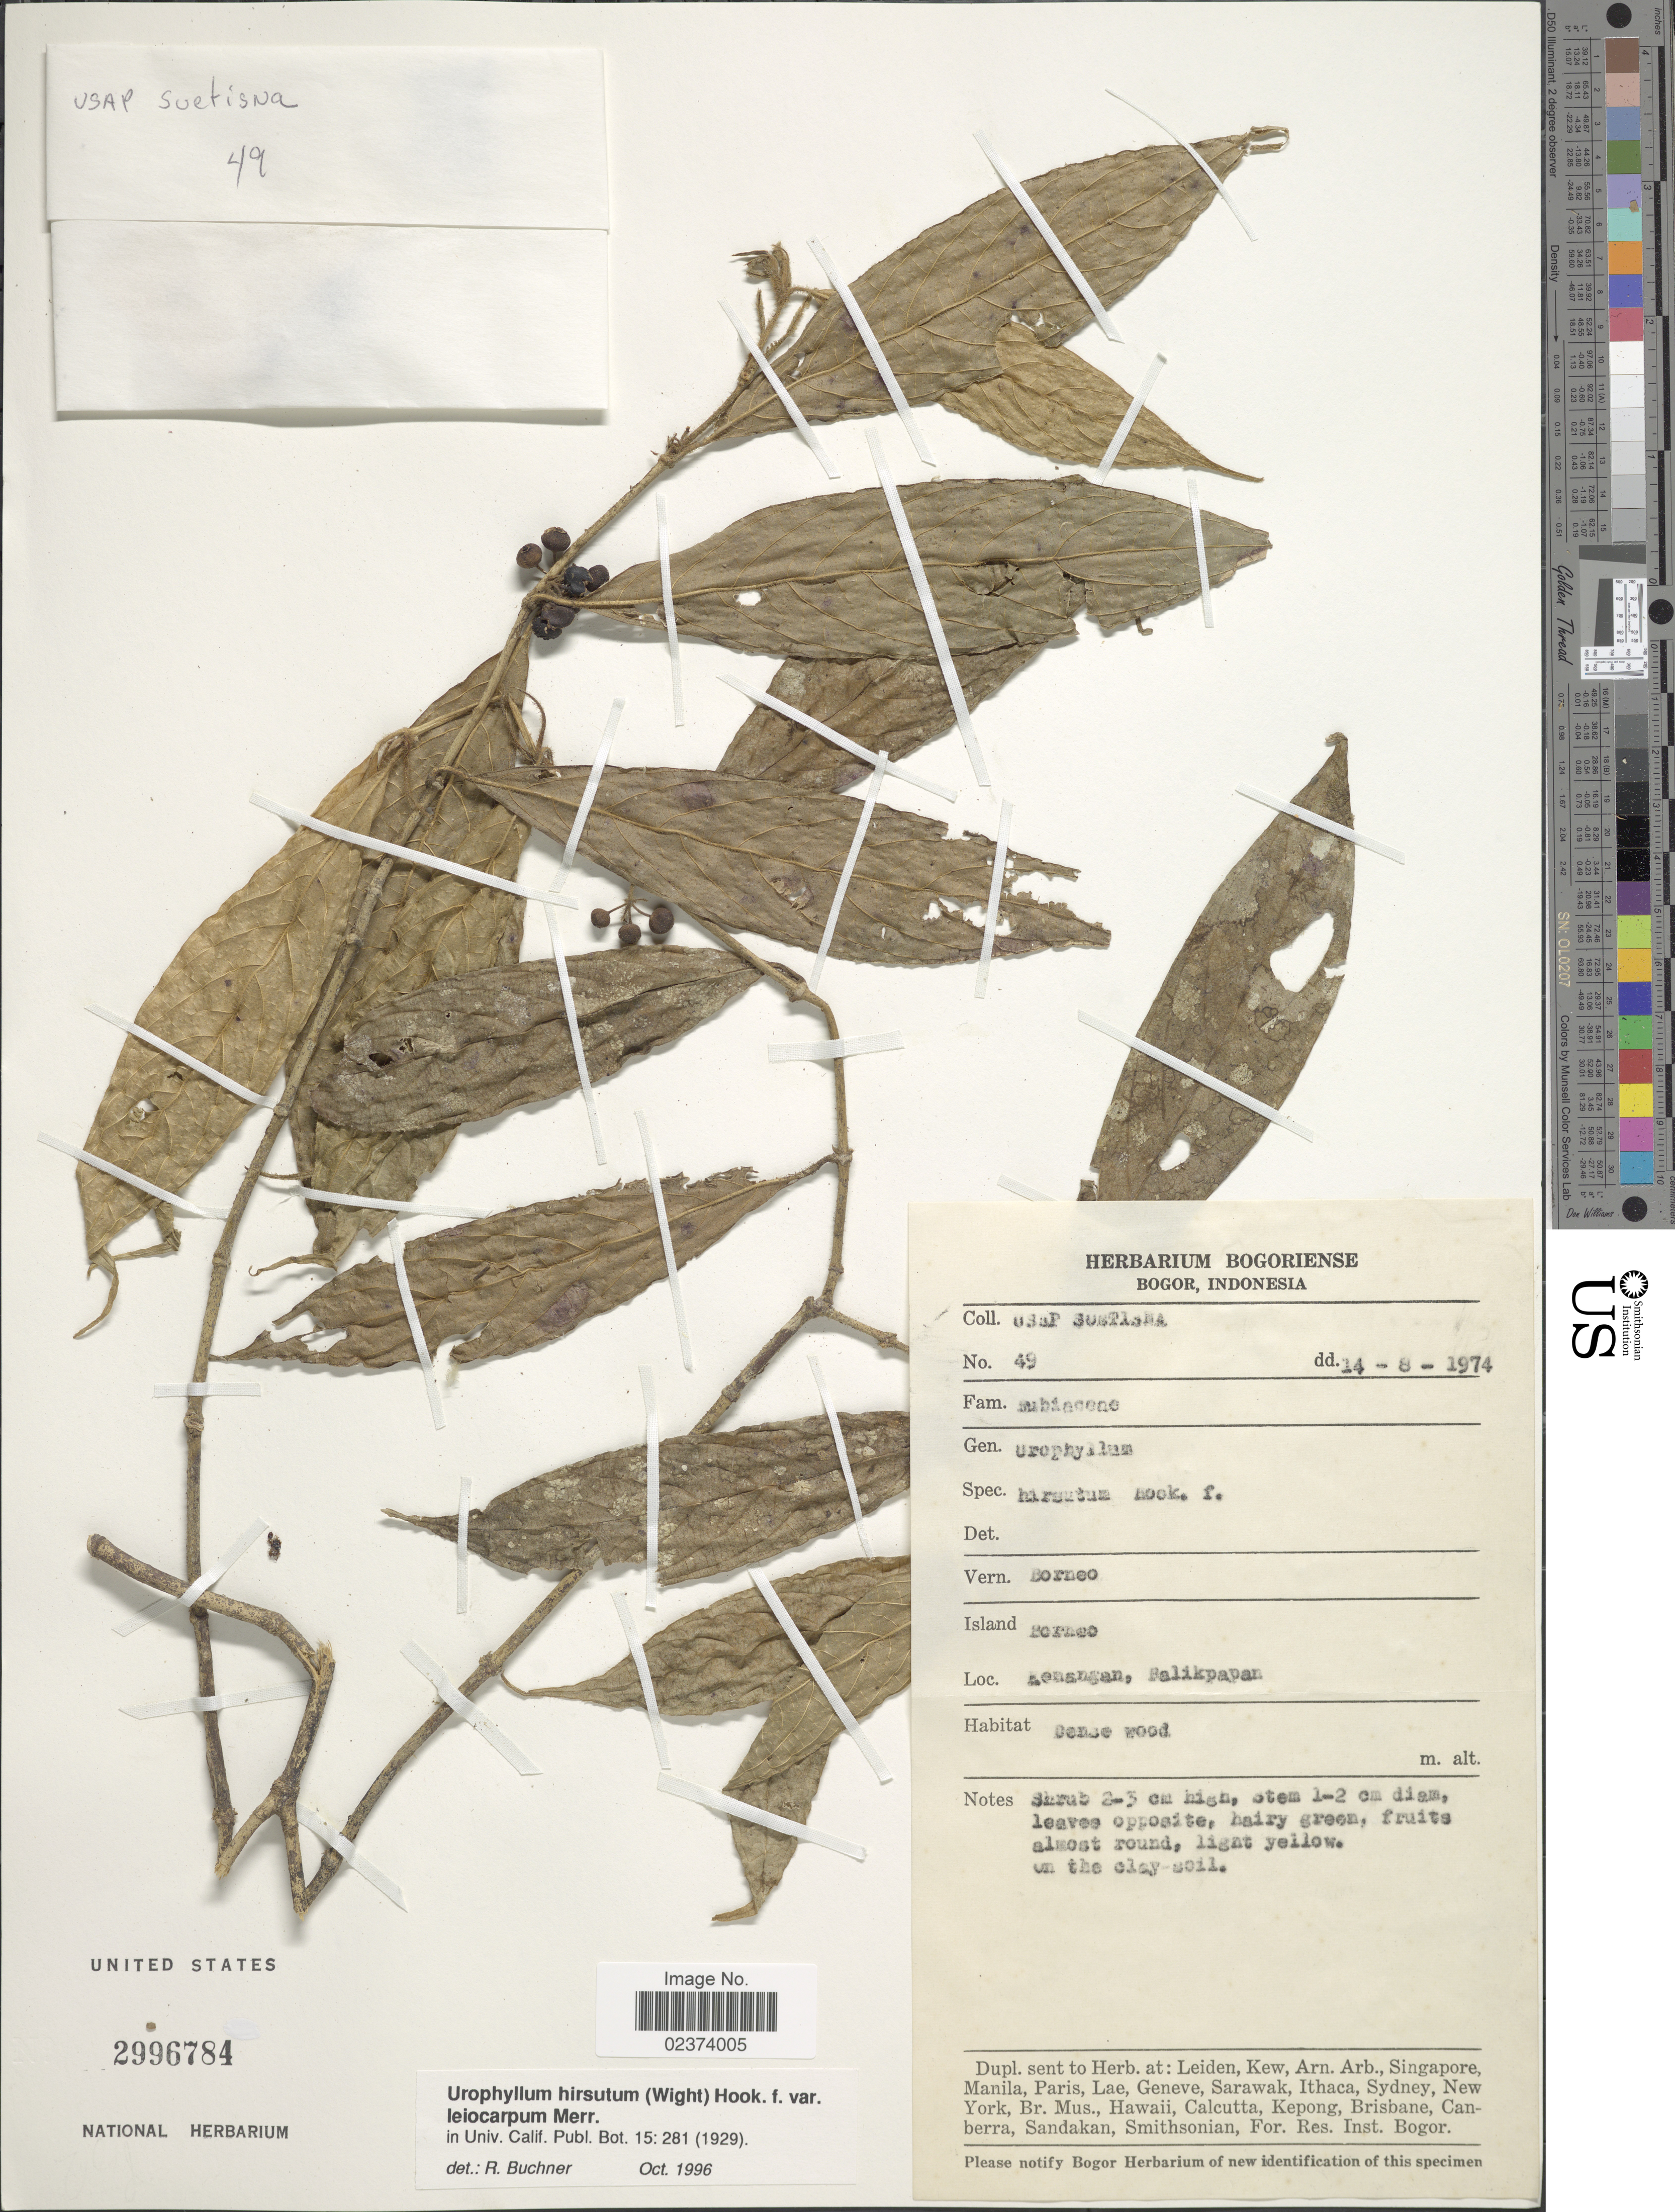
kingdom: Plantae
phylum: Tracheophyta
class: Magnoliopsida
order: Gentianales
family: Rubiaceae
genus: Urophyllum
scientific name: Urophyllum hirsutum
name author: Hook. f.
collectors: U. Soetisna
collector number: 49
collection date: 1974-08-14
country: Indonesia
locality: Island Borneo, Kengangan, Balikpapan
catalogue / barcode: US 2996784